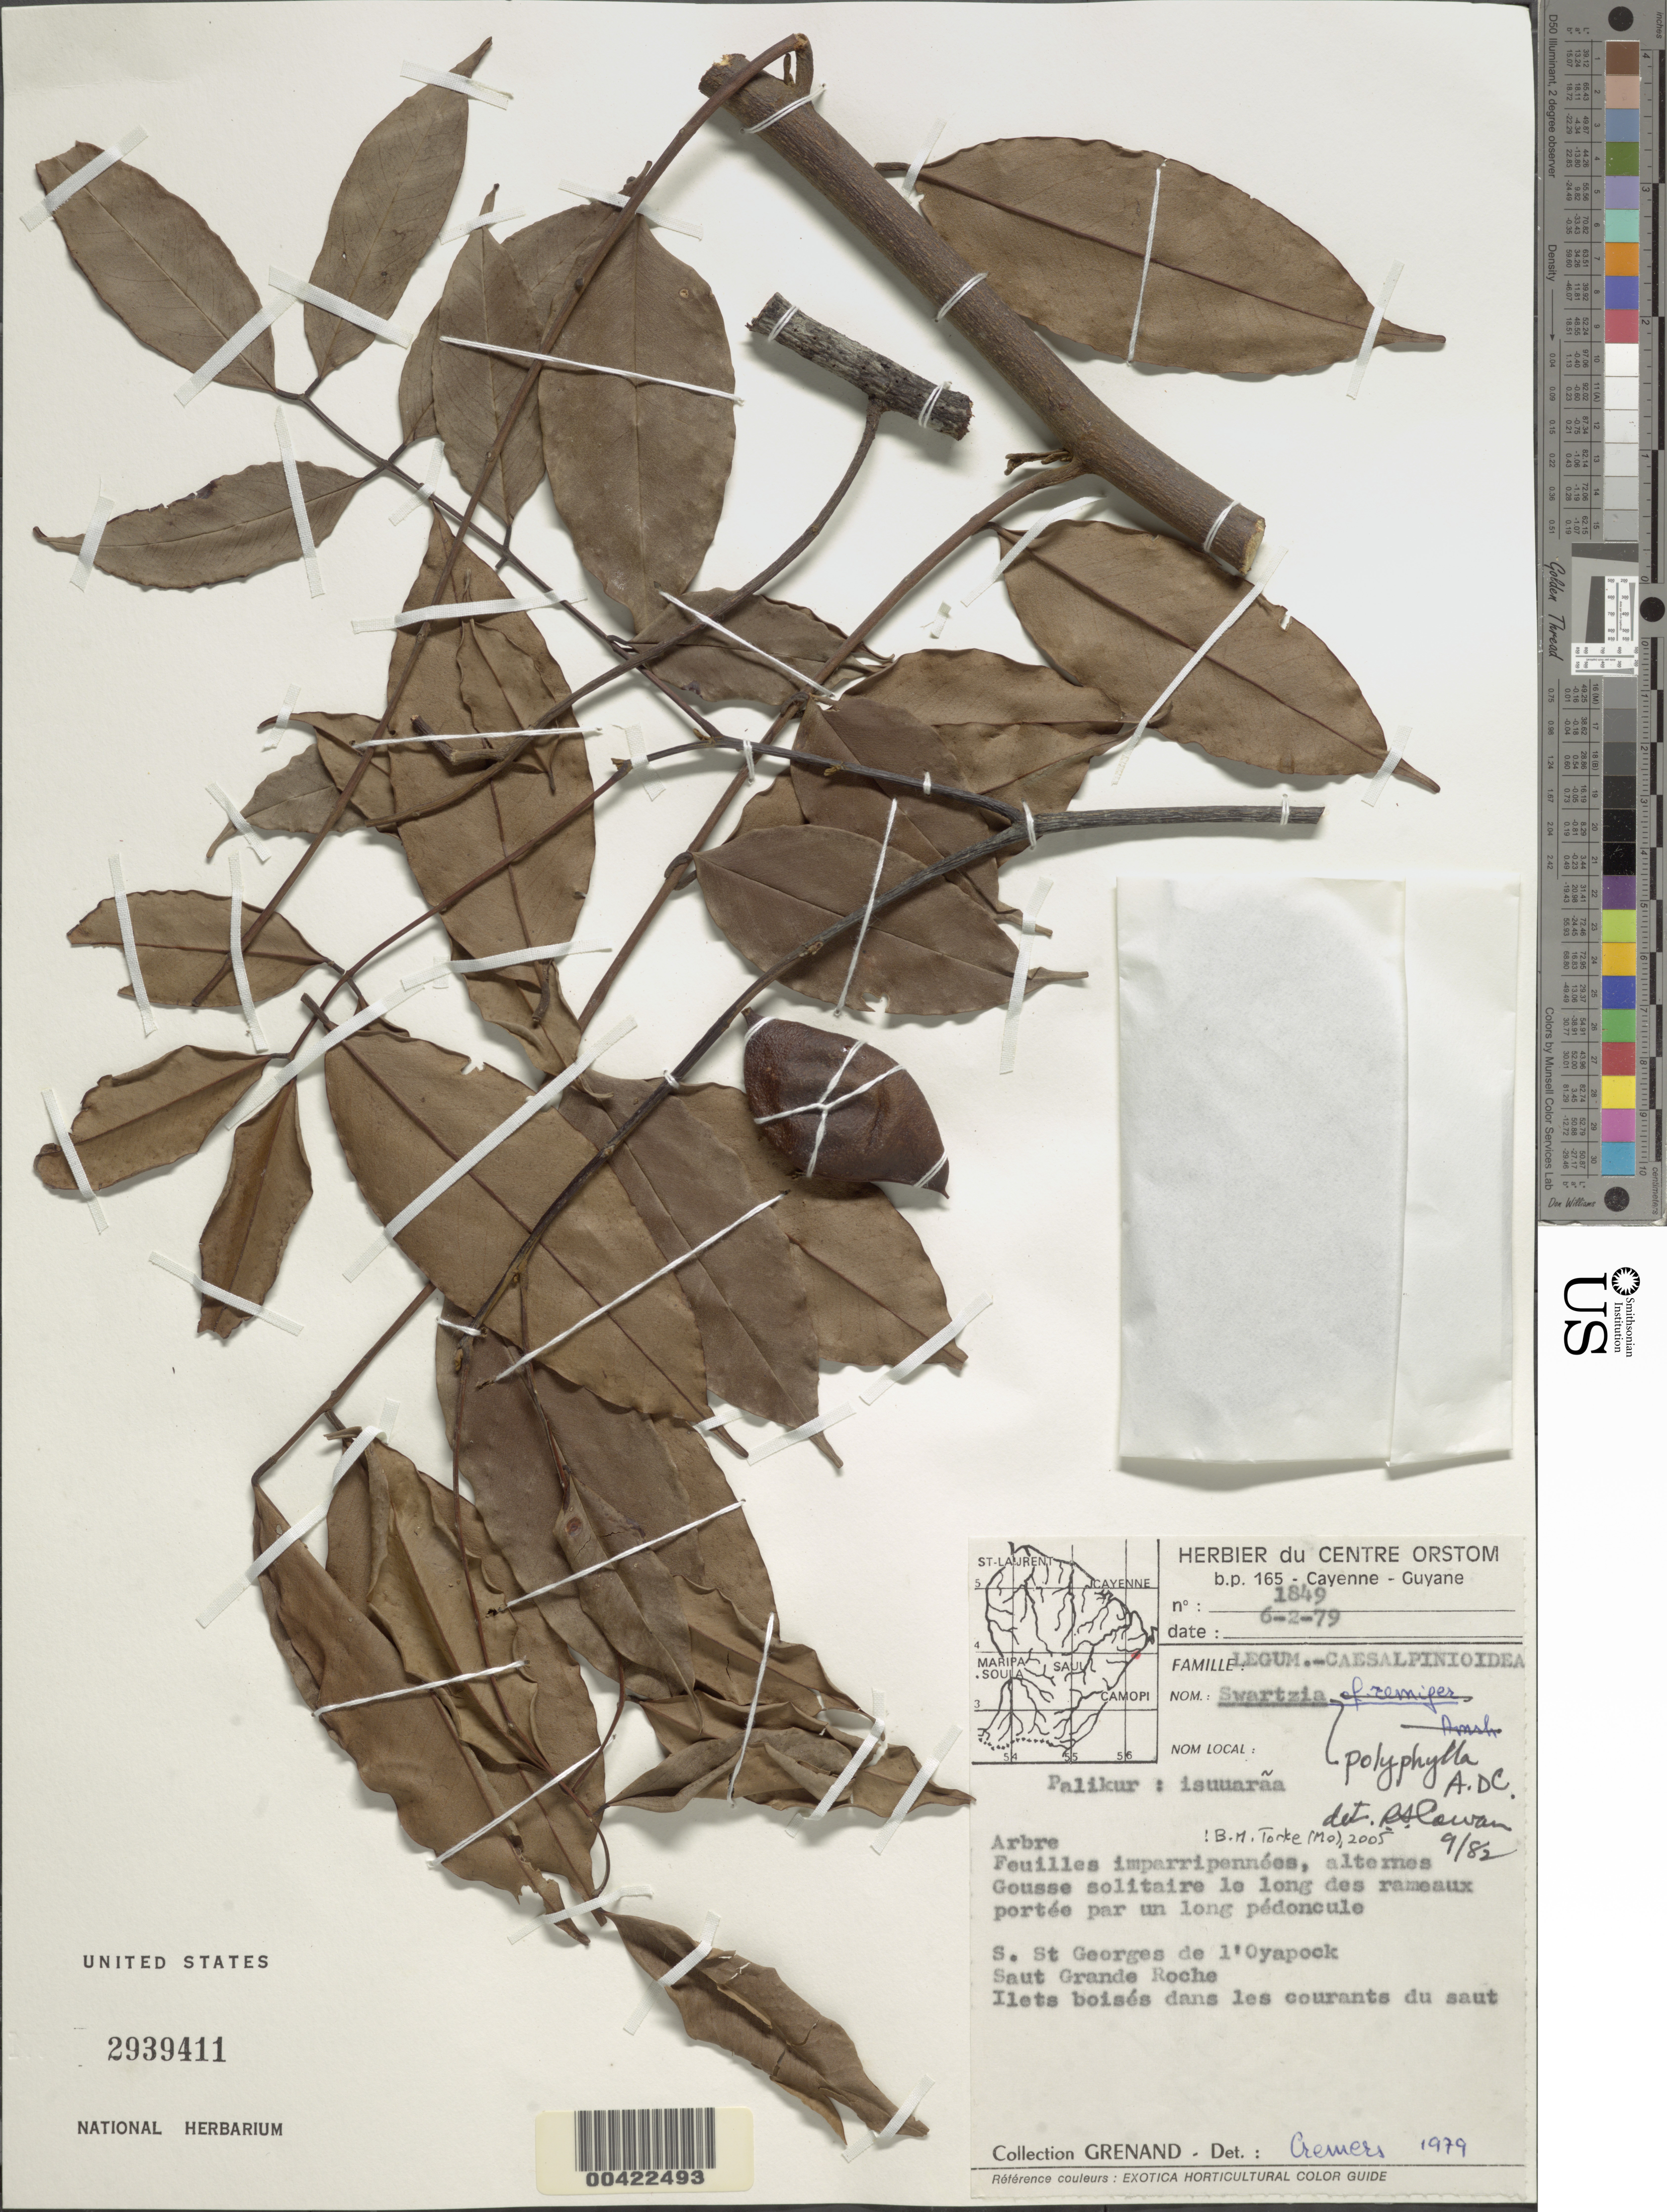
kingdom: Plantae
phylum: Tracheophyta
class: Magnoliopsida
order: Fabales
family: Fabaceae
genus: Swartzia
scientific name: Swartzia polyphylla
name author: DC.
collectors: P. Grenand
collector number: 1849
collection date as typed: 06 Feb 1979 or 02 Jun 1979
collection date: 1979-02-06 or 1979-06-02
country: French Guiana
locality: S. st. georges de oyapock; saut grande roche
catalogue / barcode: US 2939411